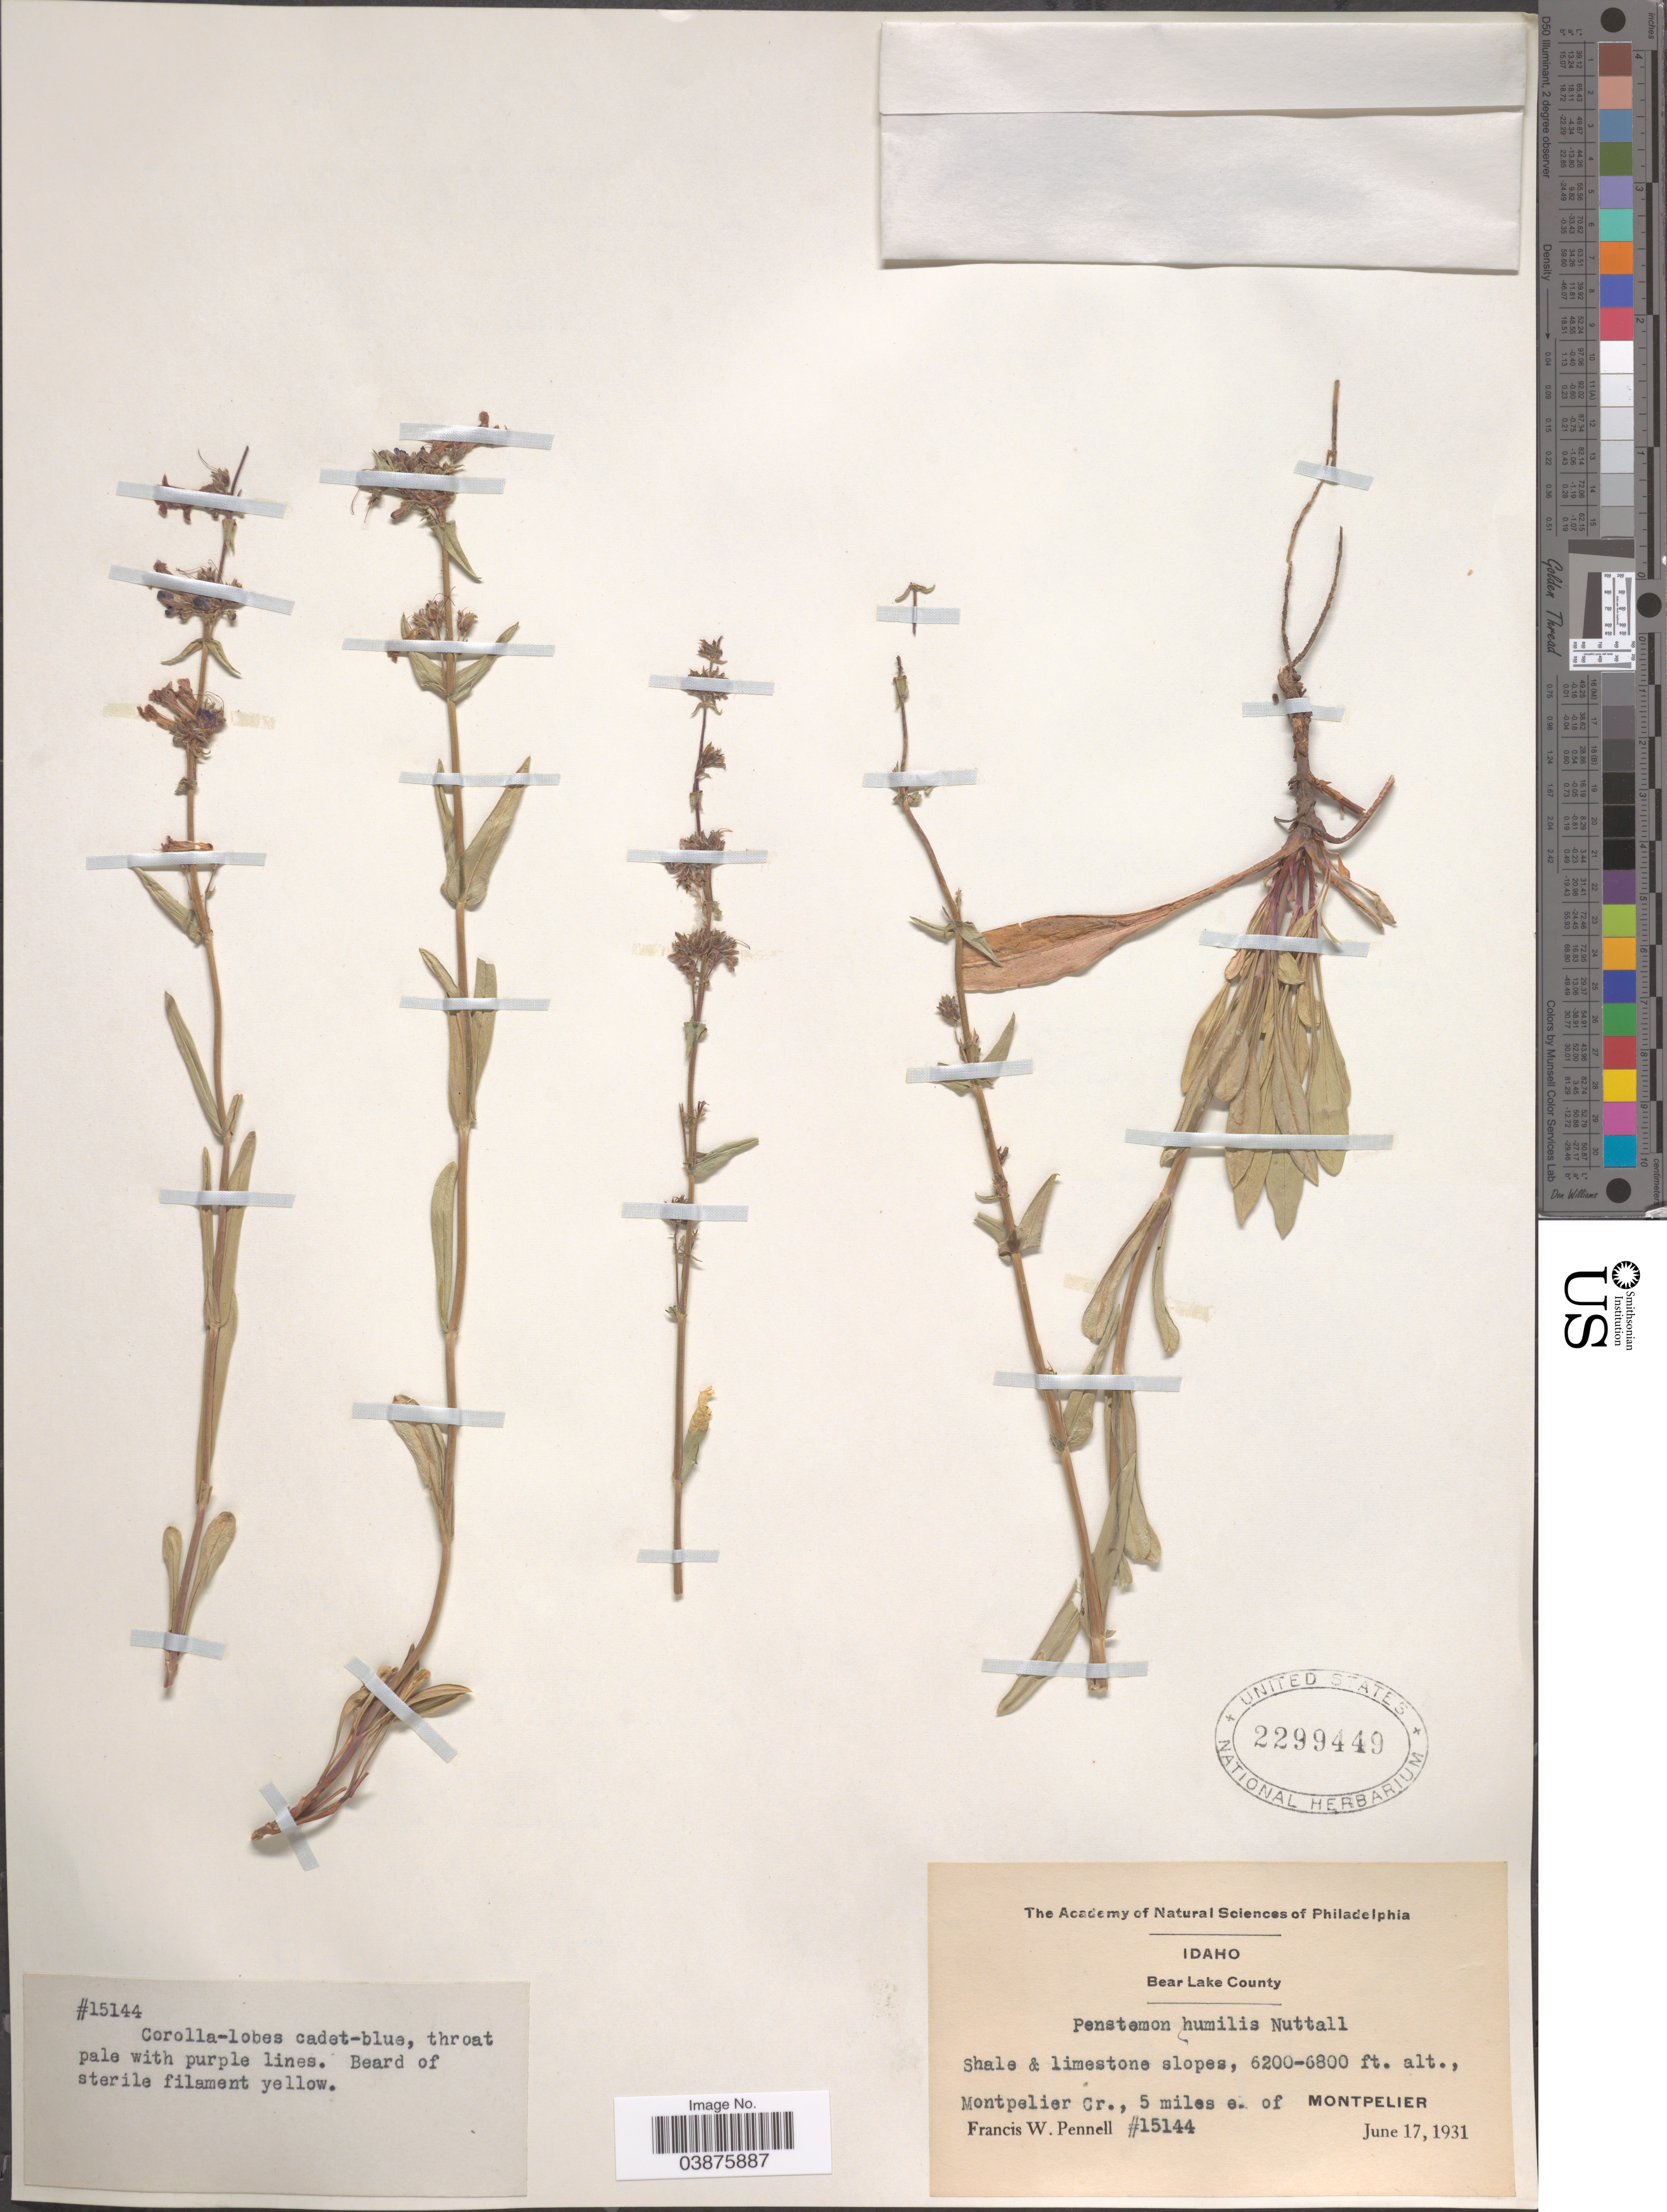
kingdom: Plantae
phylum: Tracheophyta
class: Magnoliopsida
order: Lamiales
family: Plantaginaceae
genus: Penstemon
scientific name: Penstemon humilis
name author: Nutt. ex A. Gray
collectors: F. W. Pennell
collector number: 15144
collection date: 1931-06-17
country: United States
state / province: Idaho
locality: Bear Lake County. Montpelier Cr., 5 miles e. of Montpelier.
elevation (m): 1890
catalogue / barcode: US 2299449